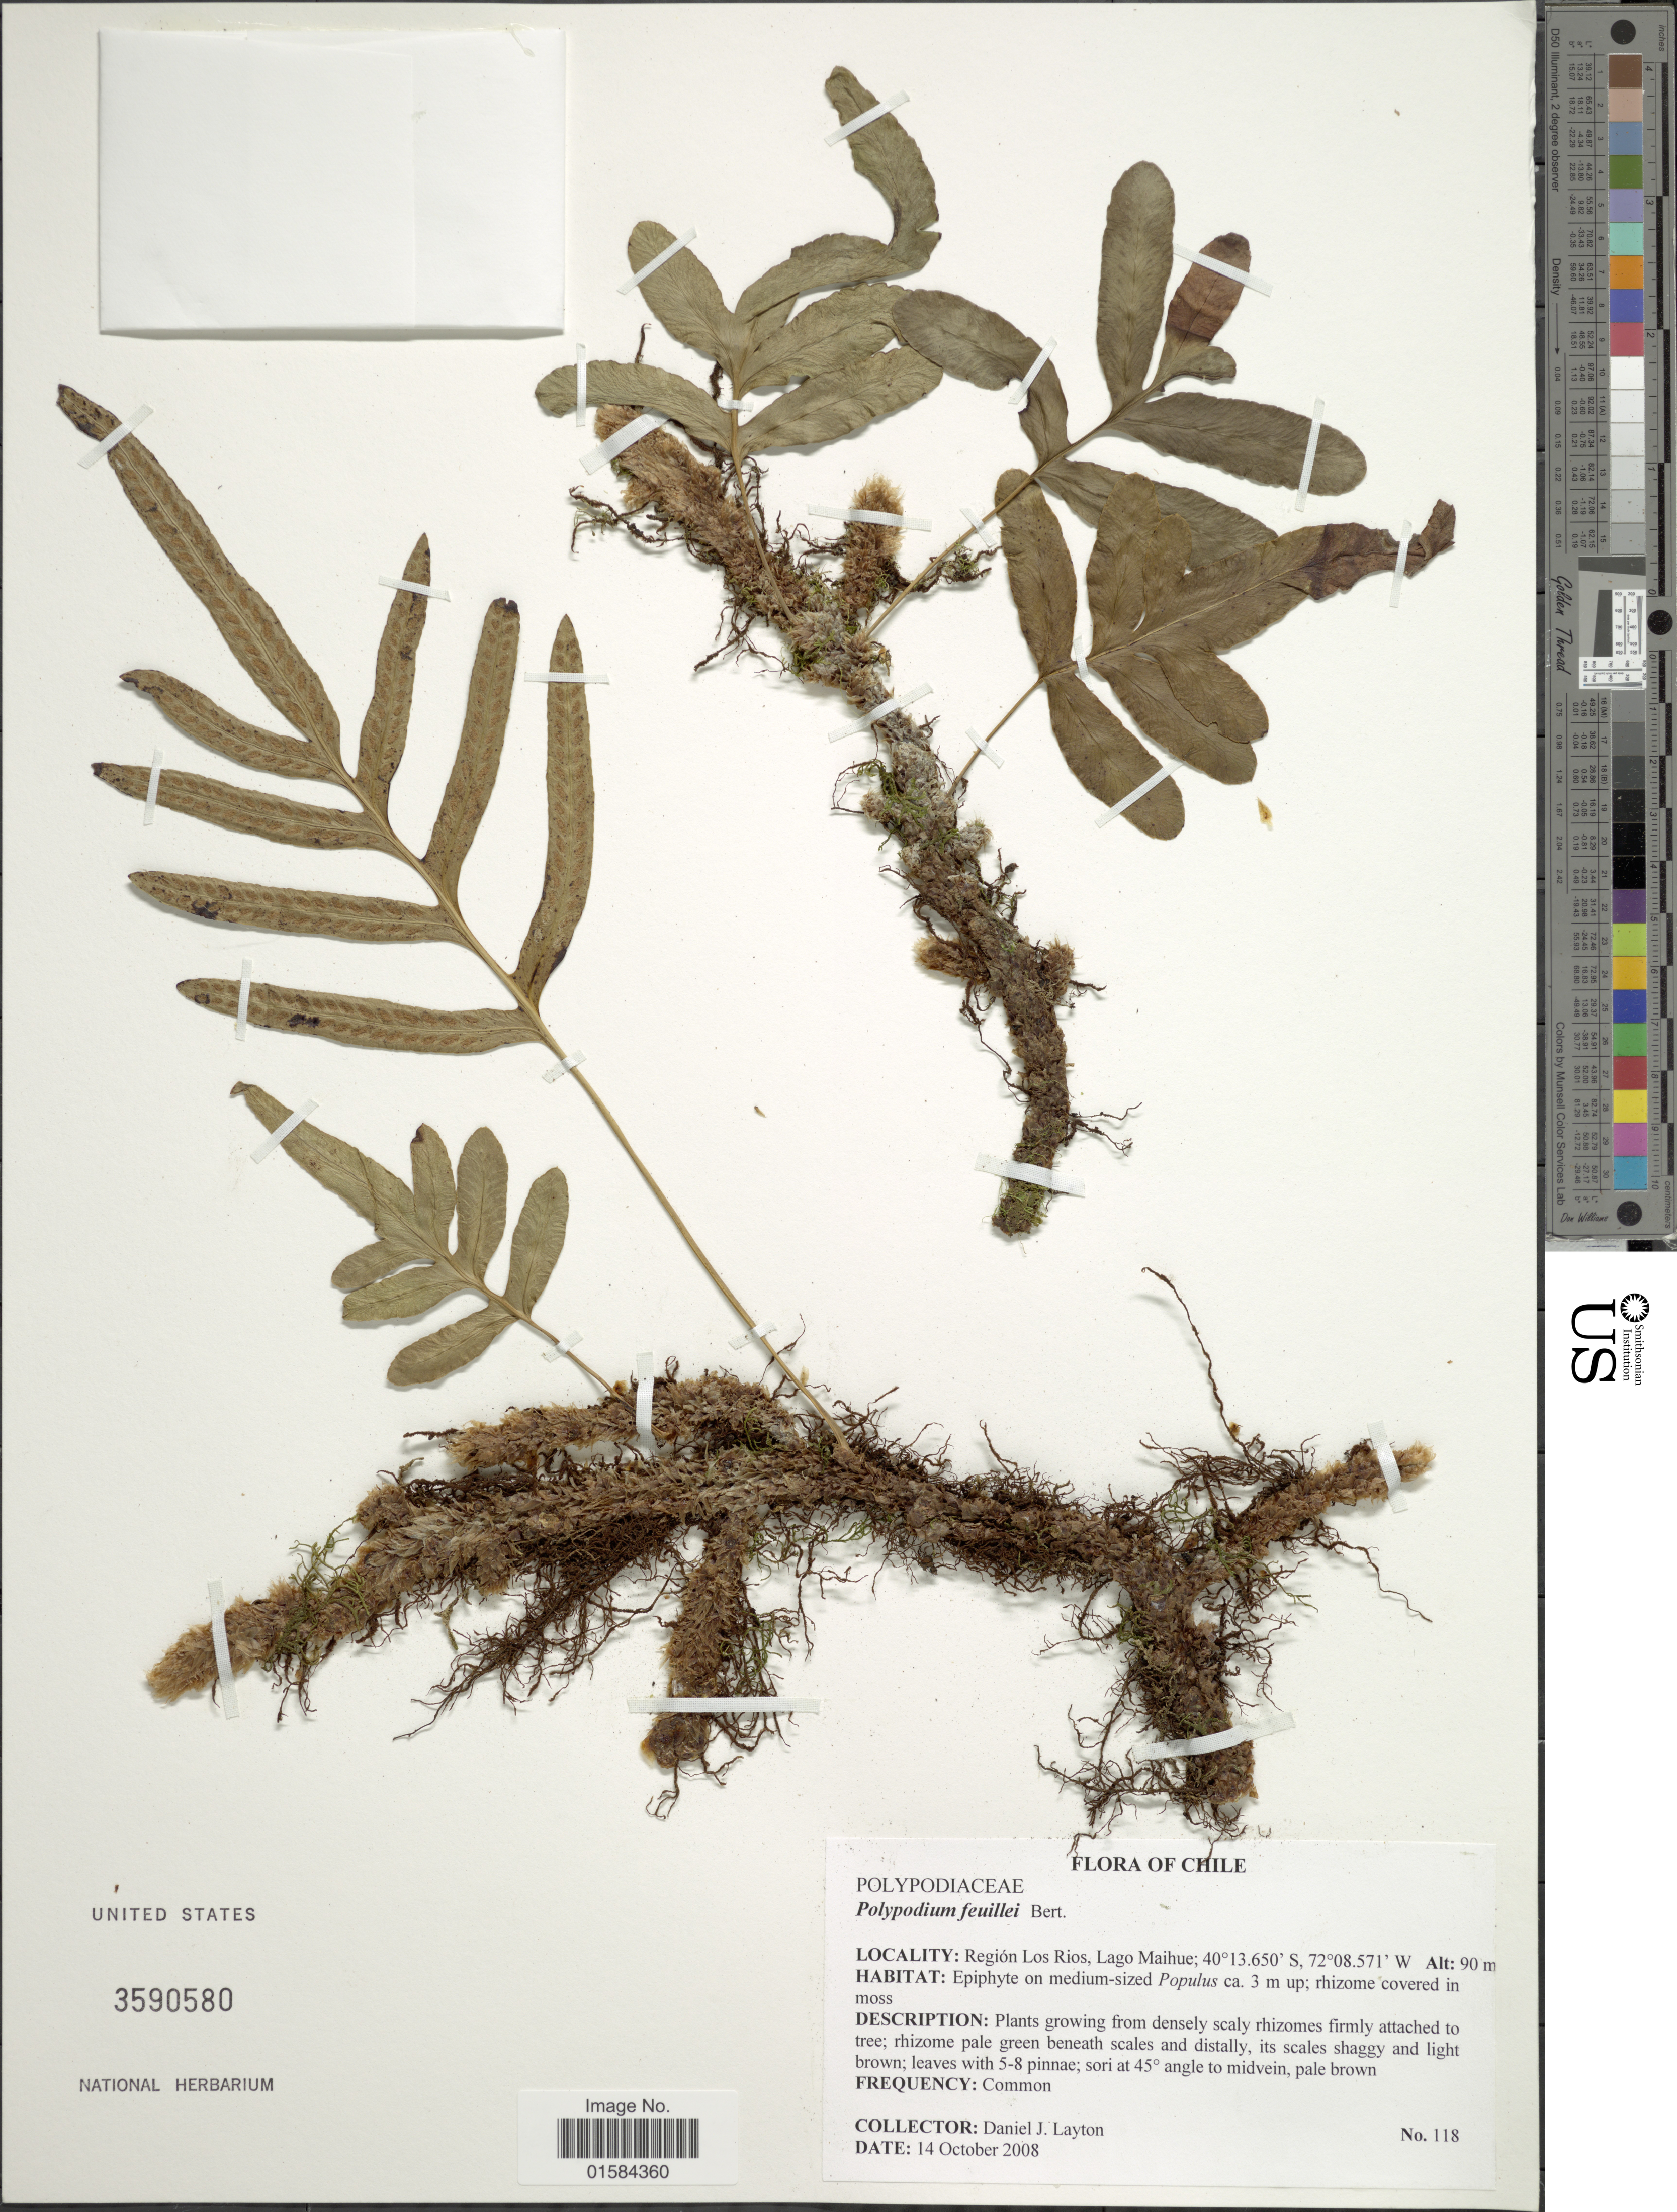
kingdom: Plantae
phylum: Tracheophyta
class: Polypodiopsida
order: Polypodiales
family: Polypodiaceae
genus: Synammia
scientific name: Synammia feuillei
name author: (Bertero) Copel.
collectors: D. J. Layton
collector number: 118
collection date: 2008-10-14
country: Chile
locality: Region Los Rios, Lago Maihue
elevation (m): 90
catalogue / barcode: US 3590580